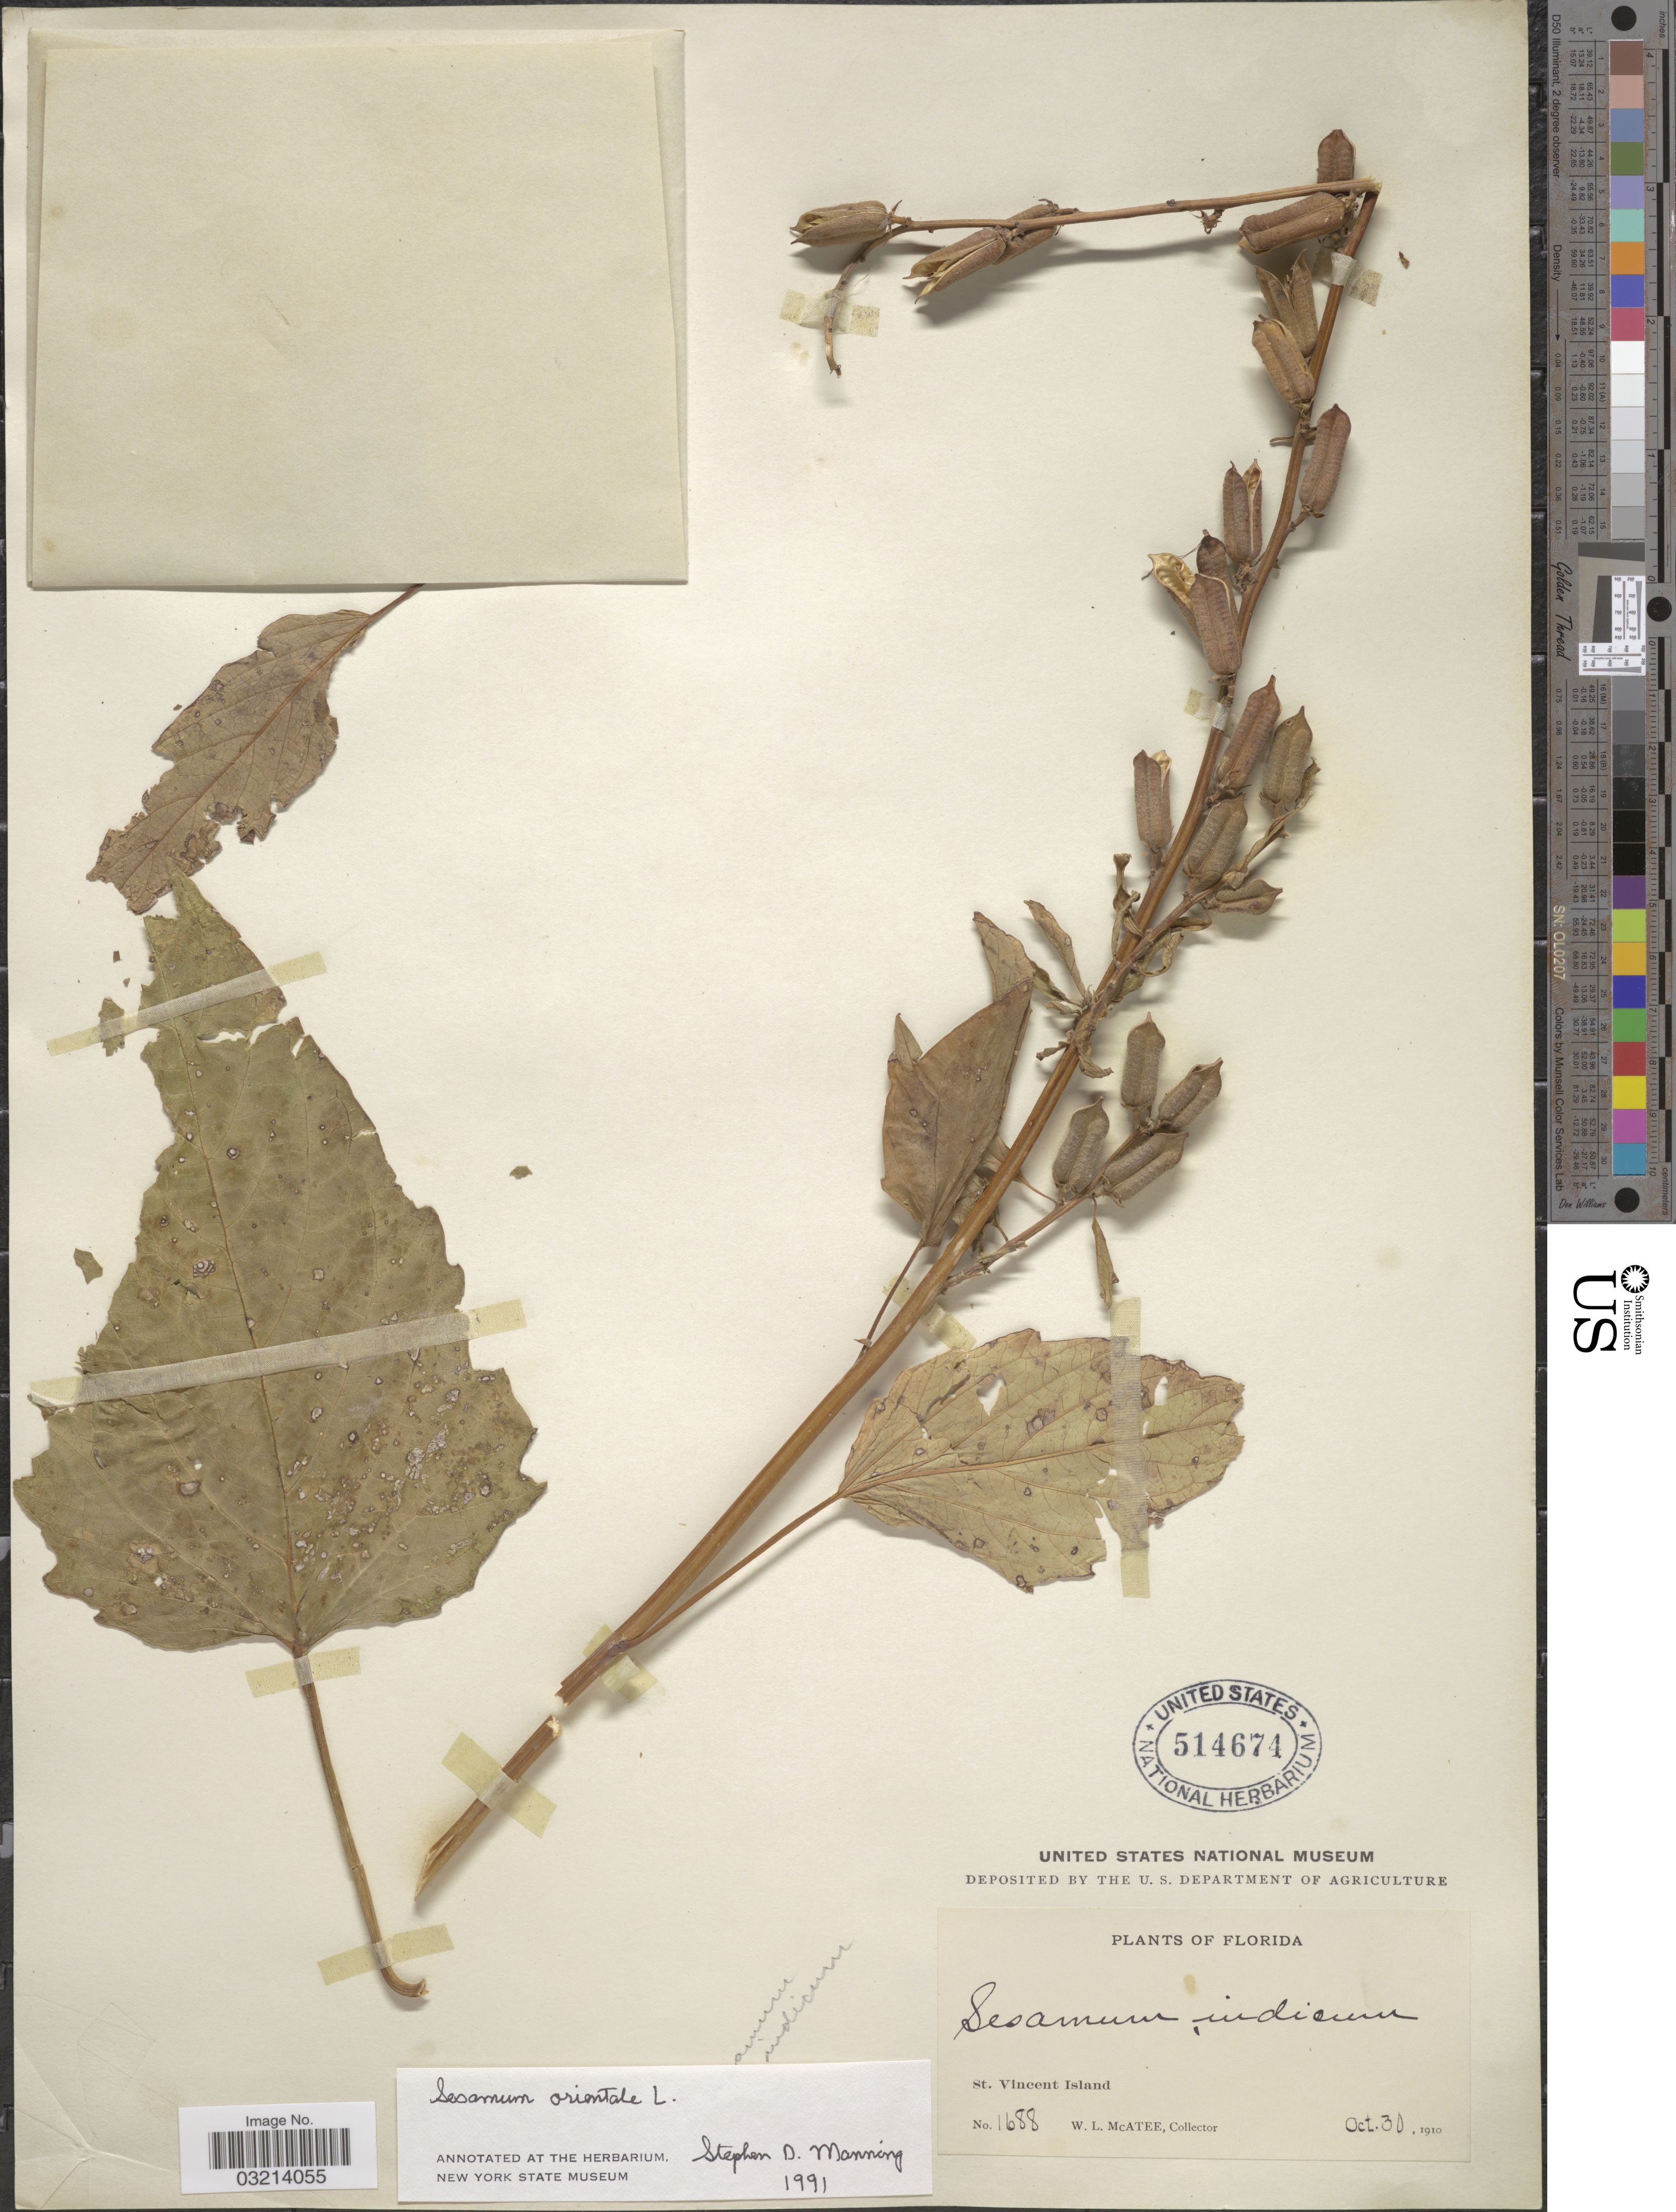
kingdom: Plantae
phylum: Tracheophyta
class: Magnoliopsida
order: Lamiales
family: Pedaliaceae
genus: Sesamum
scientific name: Sesamum indicum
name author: L.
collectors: W. McAtee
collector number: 1688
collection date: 1910-10-30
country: United States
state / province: Florida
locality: St. Vincent Island.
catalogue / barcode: US 514674